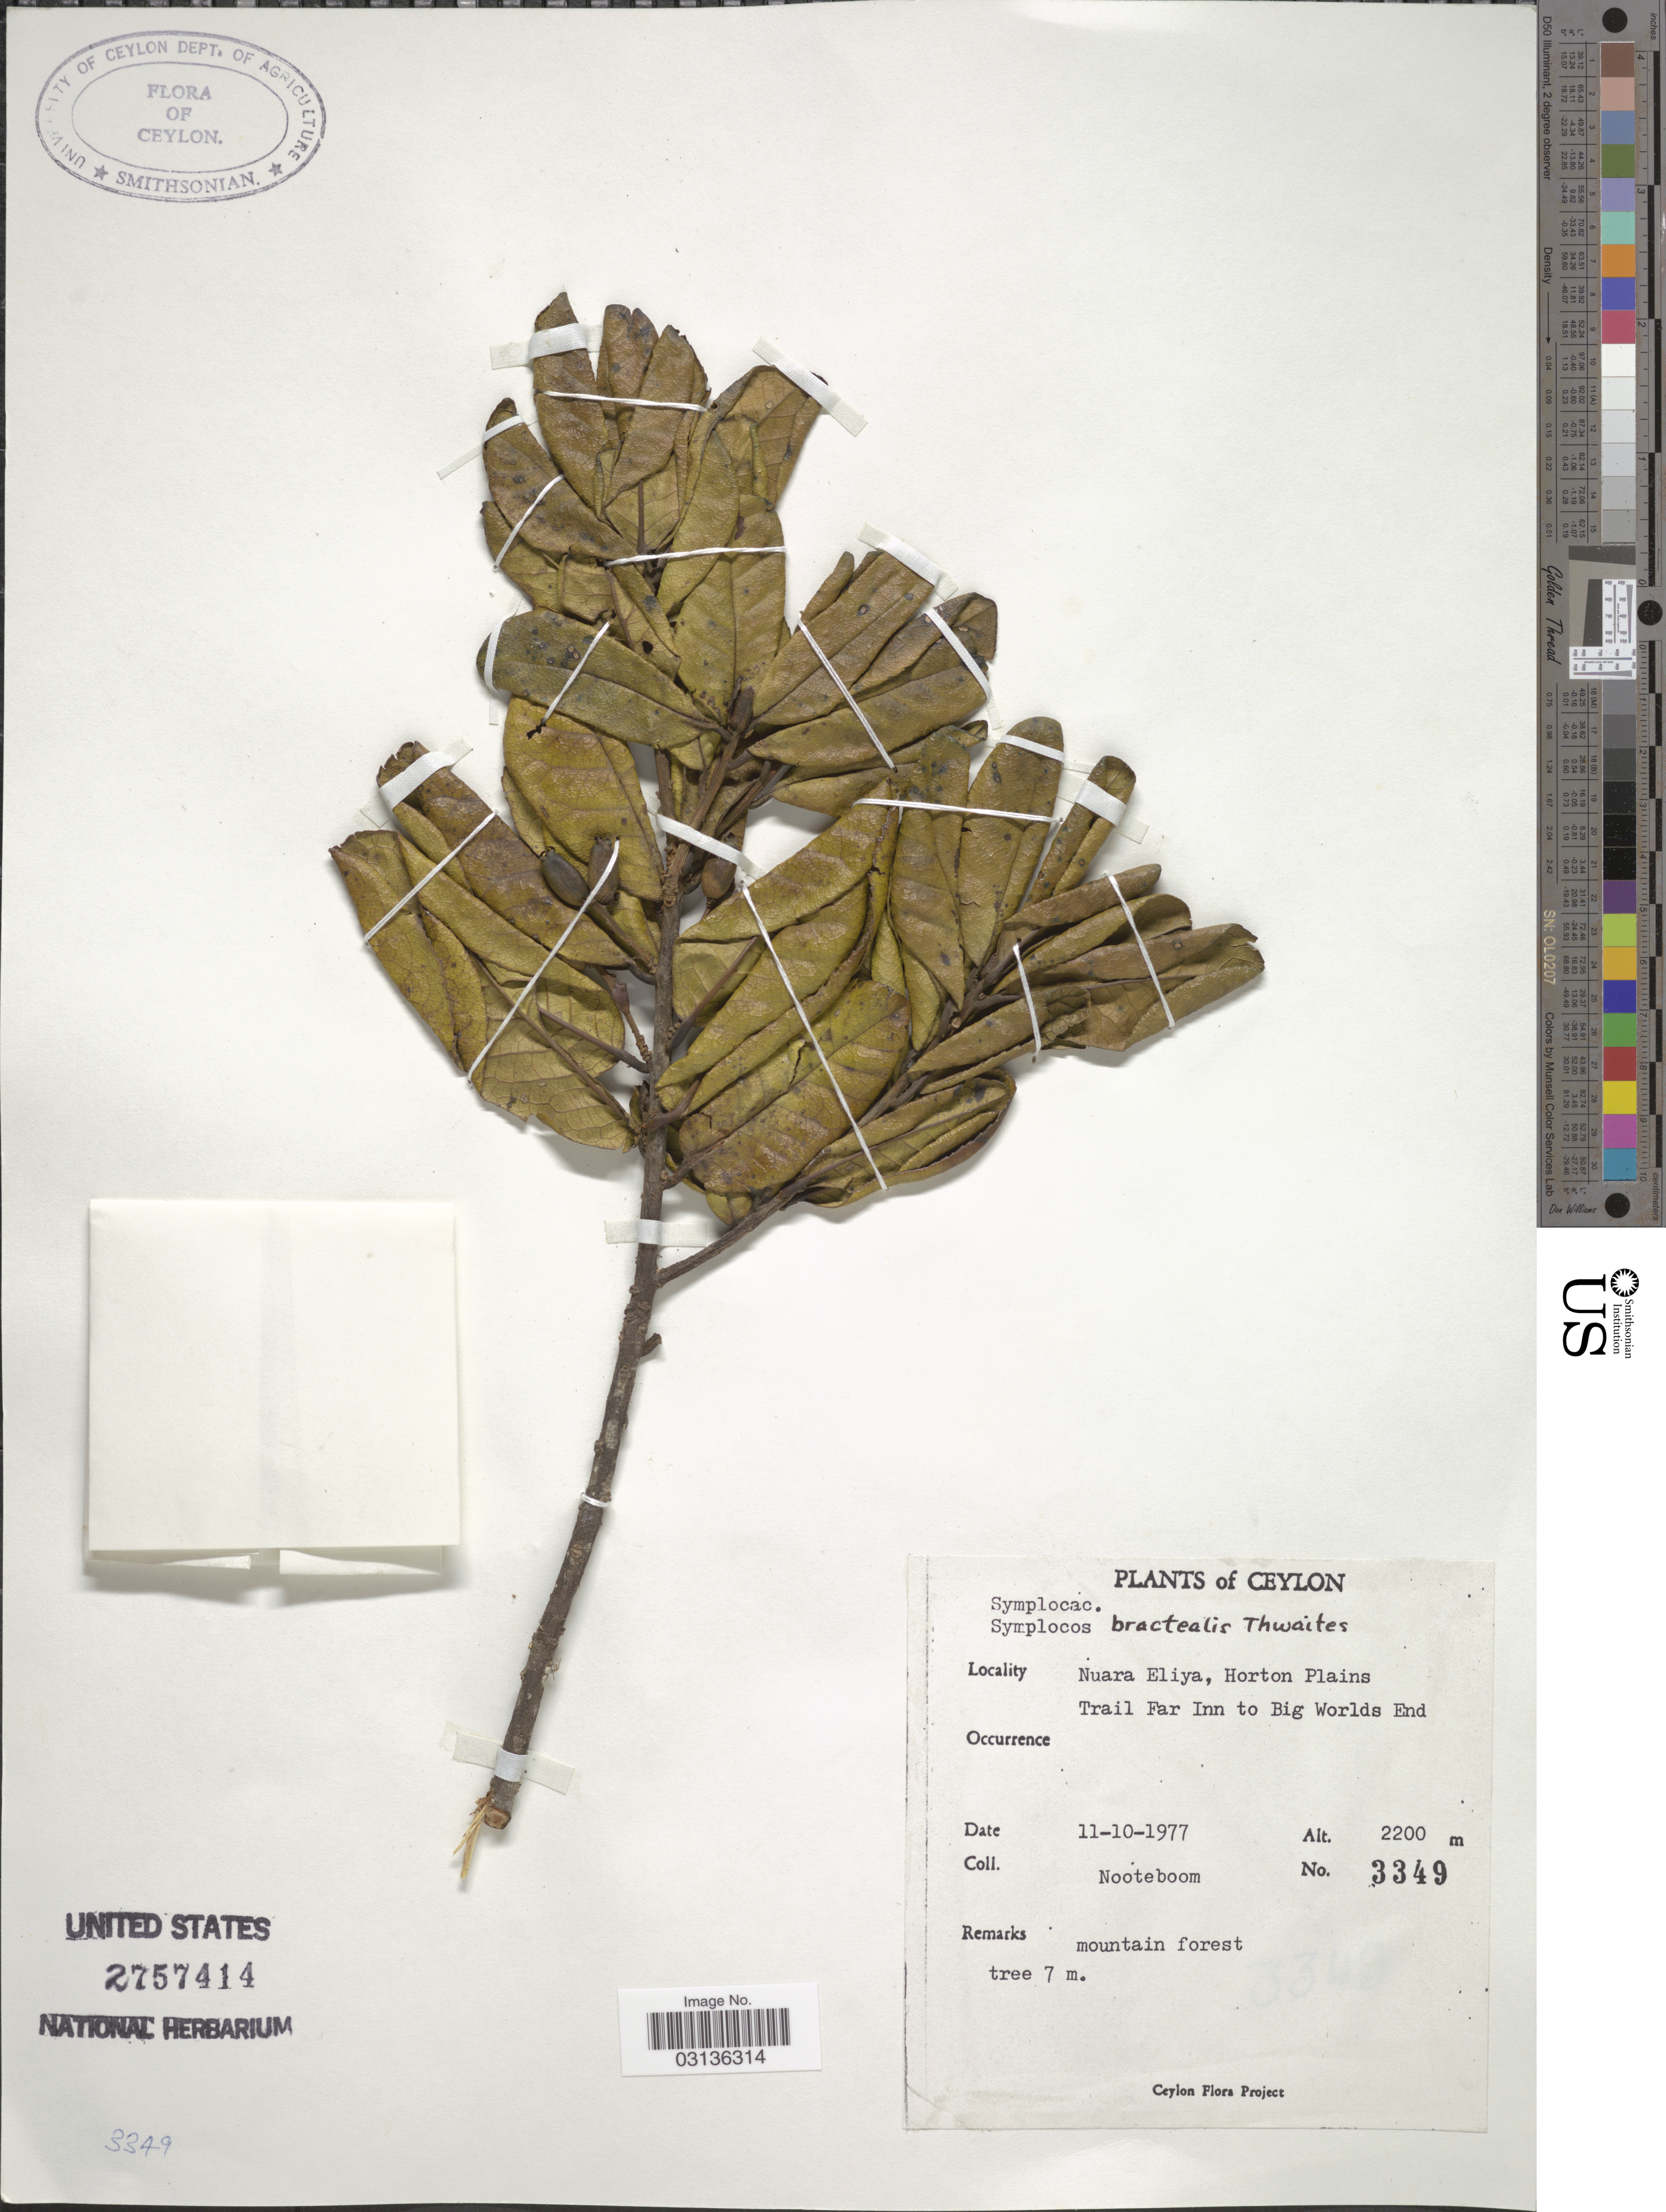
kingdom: Plantae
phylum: Tracheophyta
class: Magnoliopsida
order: Ericales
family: Symplocaceae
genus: Symplocos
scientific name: Symplocos bractealis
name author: Thwaites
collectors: Nooteboom, --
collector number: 3349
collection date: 1977-10-11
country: Sri Lanka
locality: Ceylon. Nuara Eliya, Horton Plains Trail Far Inn to Big Worlds End.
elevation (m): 2200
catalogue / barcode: US 2757414